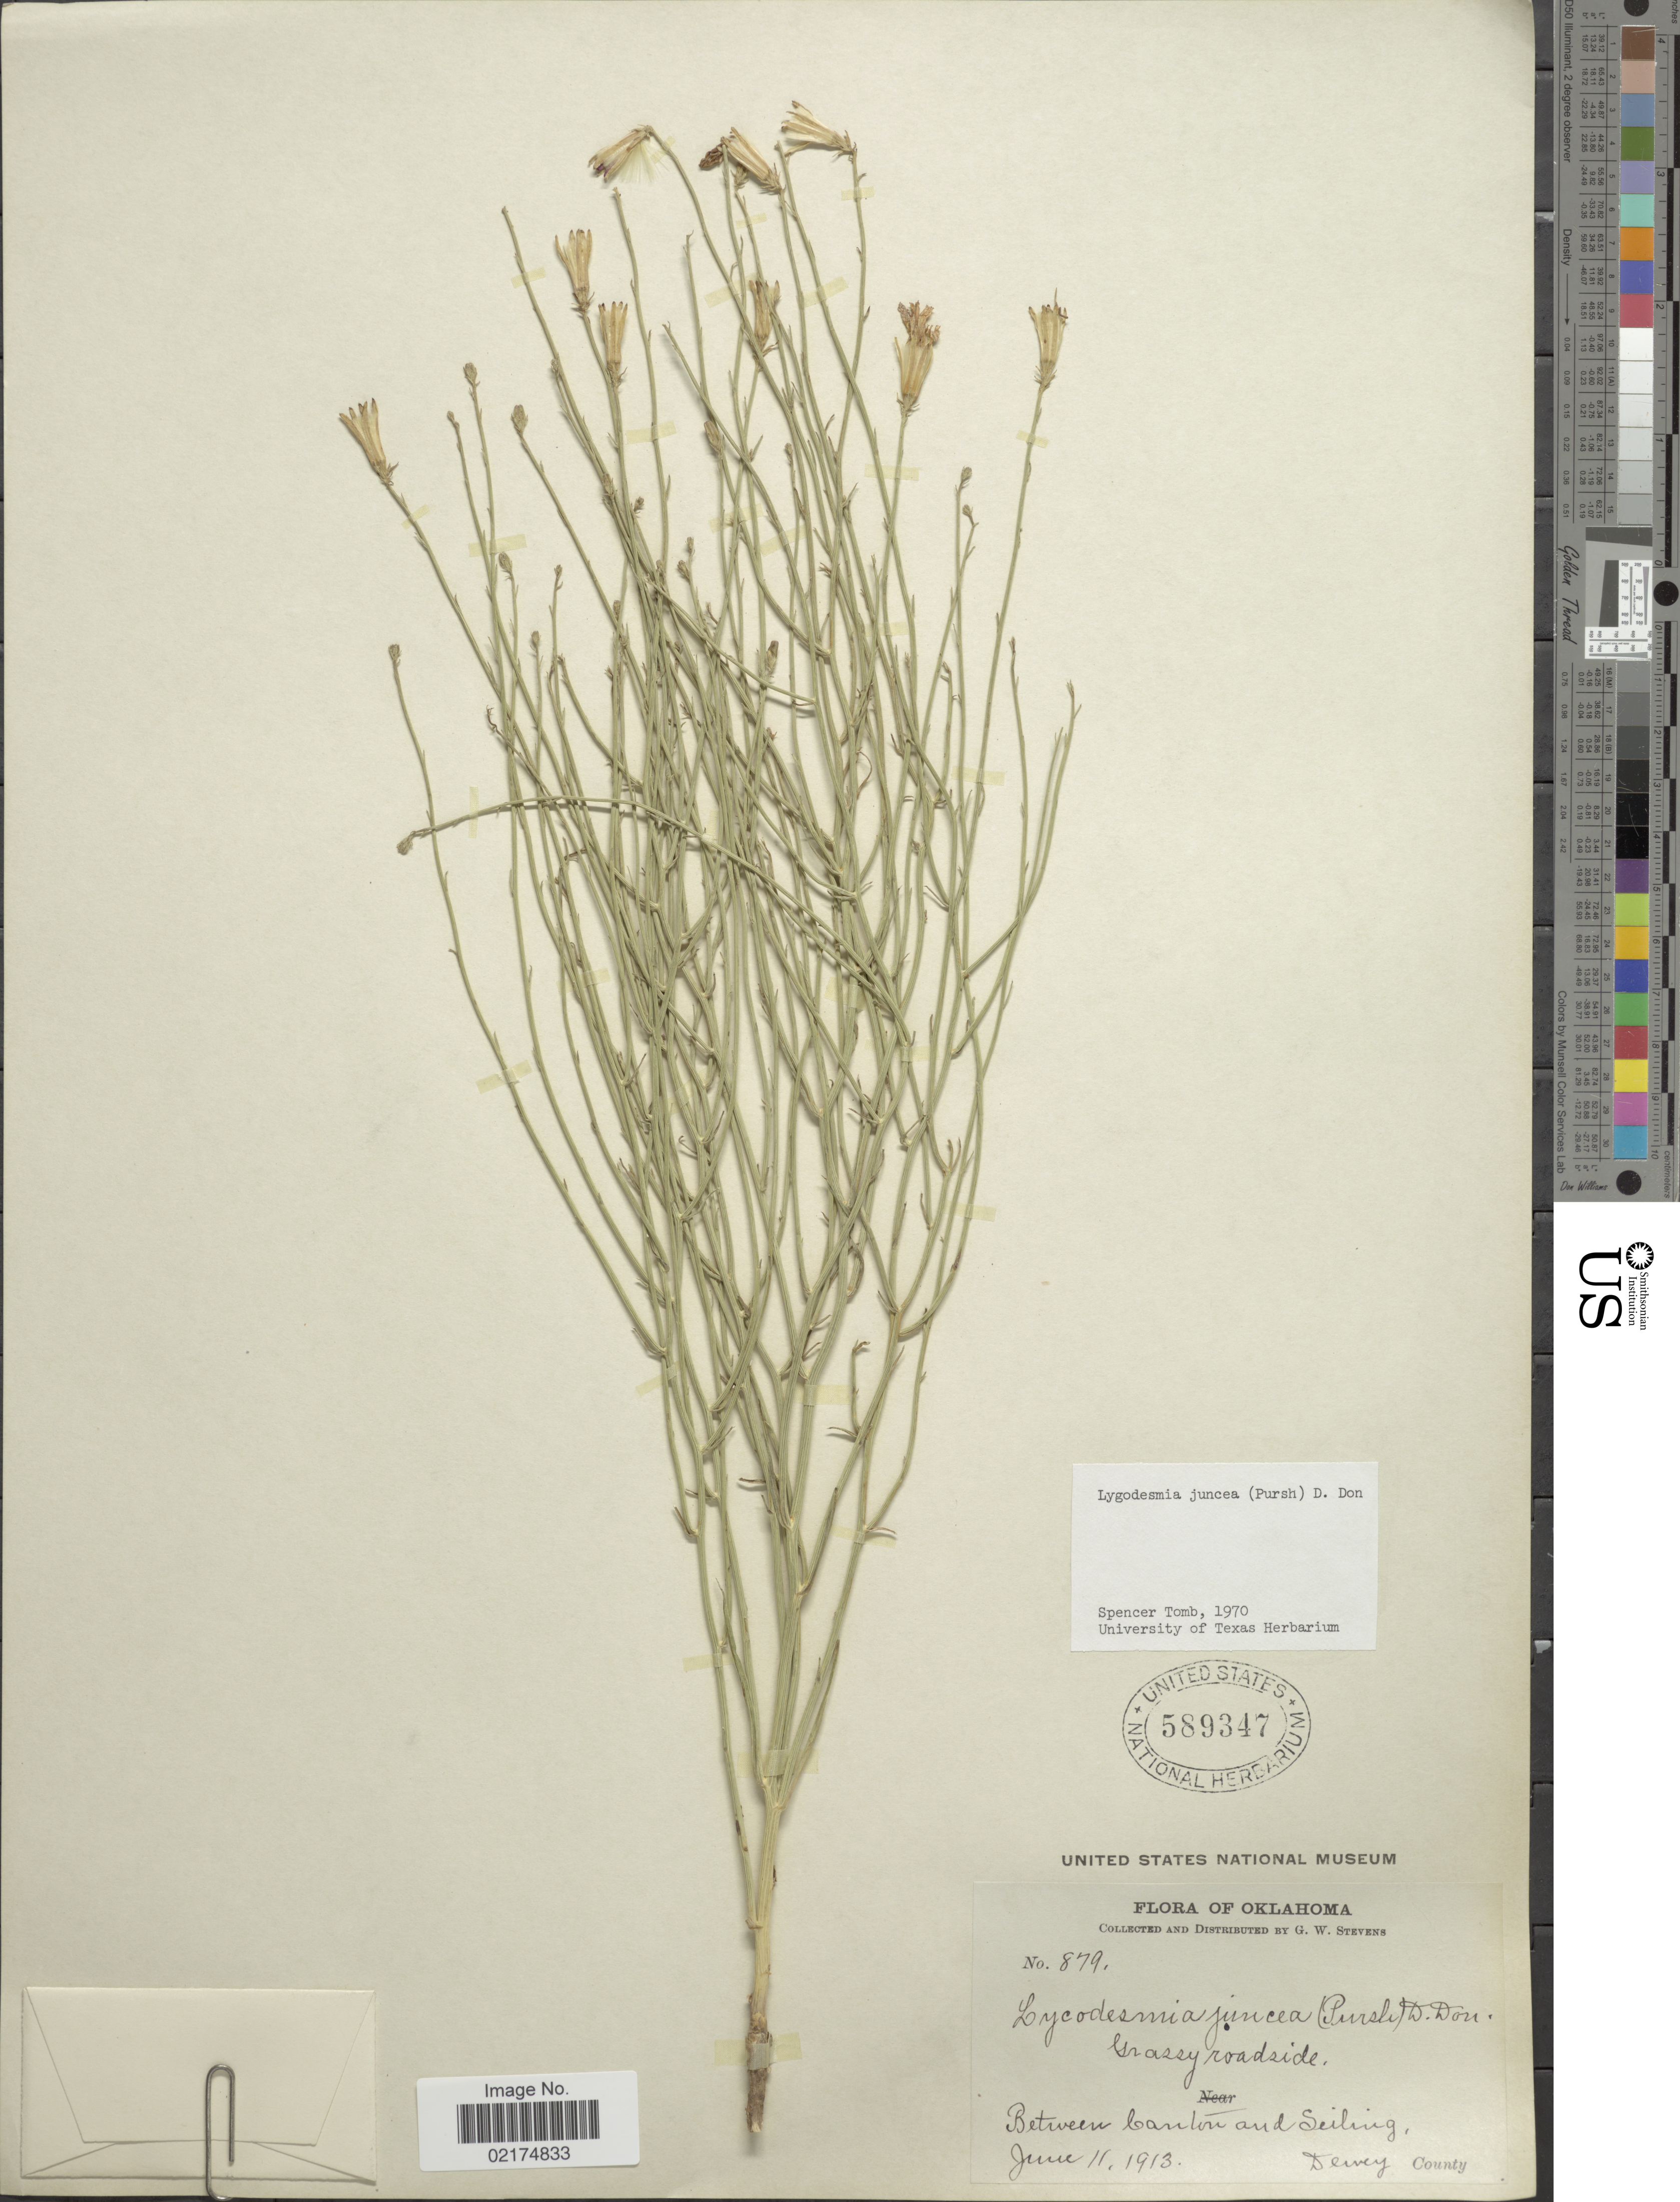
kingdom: Plantae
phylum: Tracheophyta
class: Magnoliopsida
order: Asterales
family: Asteraceae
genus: Lygodesmia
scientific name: Lygodesmia juncea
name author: D. Don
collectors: G. W. Stevens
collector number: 879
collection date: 1913-06-11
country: United States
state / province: Oklahoma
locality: Between Canton and Seiling, Dewey County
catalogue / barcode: US 589347